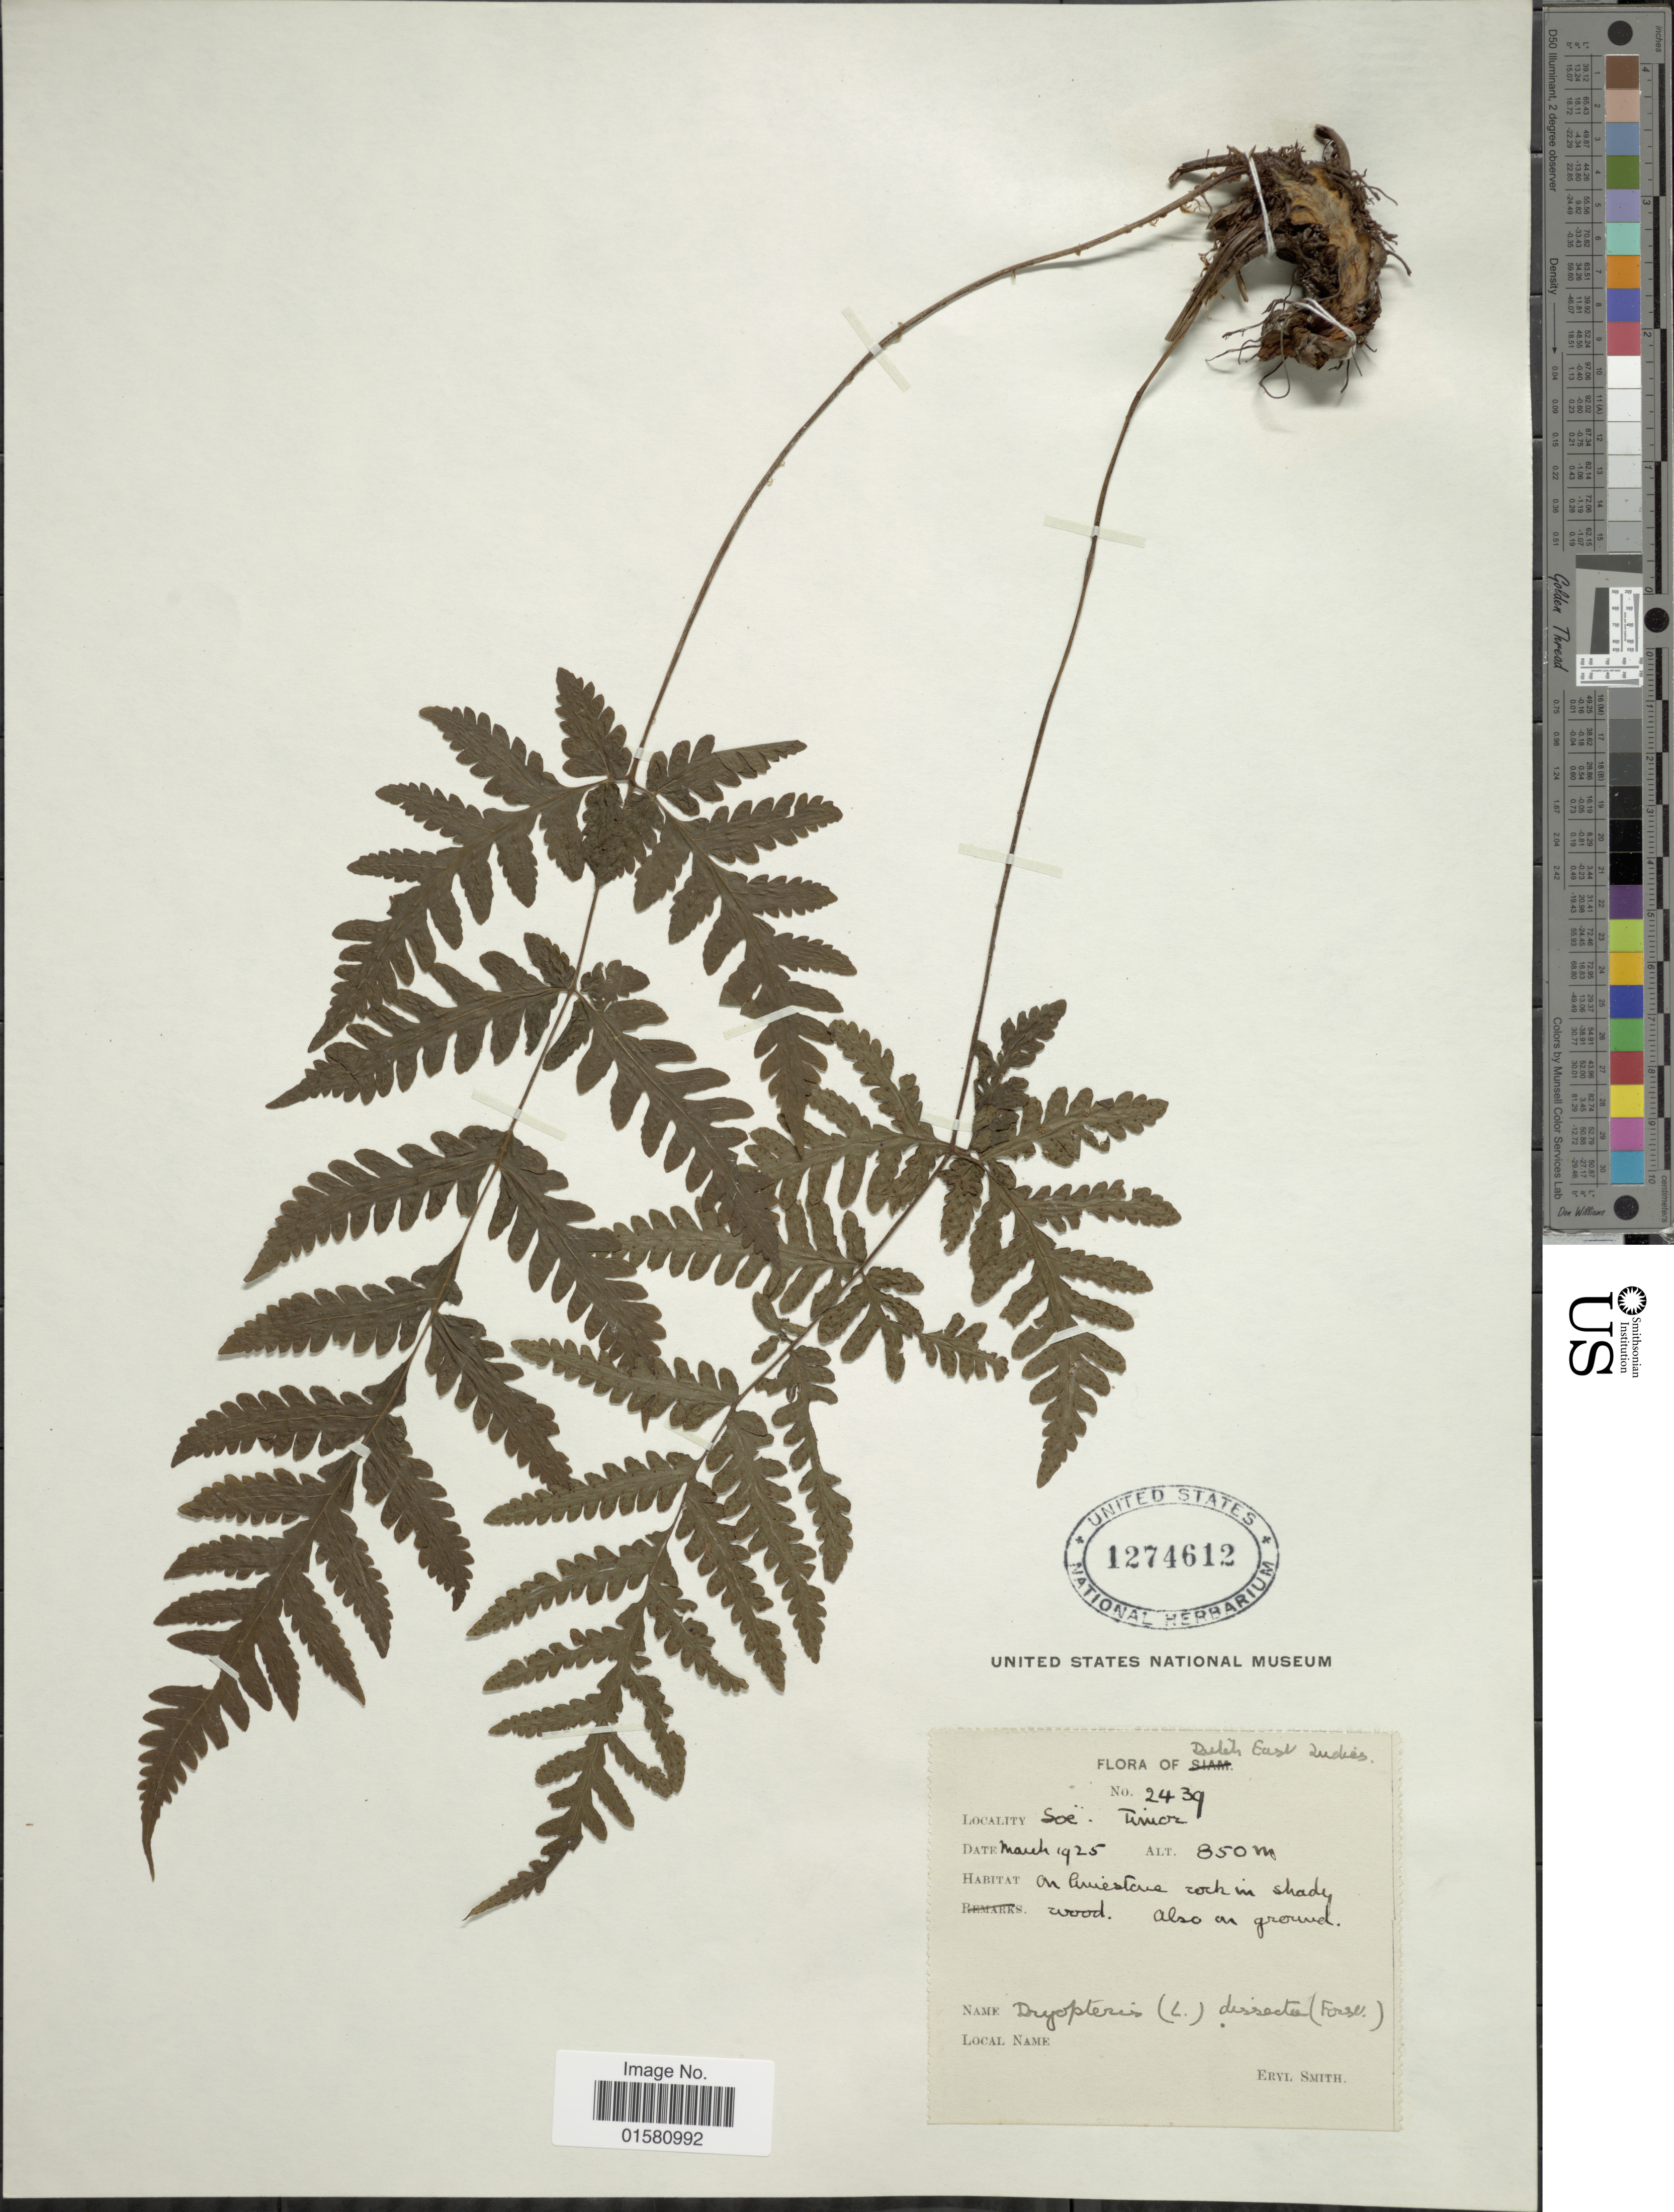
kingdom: Plantae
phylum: Tracheophyta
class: Polypodiopsida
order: Polypodiales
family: Tectariaceae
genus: Tectaria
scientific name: Tectaria dissecta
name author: (G. Forst.) Lellinger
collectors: E. Smith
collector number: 2439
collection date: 1925-03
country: Indonesia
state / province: Nusa Tenggara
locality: Duteh East Indies. Soe. Timor [interpreted]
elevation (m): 850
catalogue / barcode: US 1274612